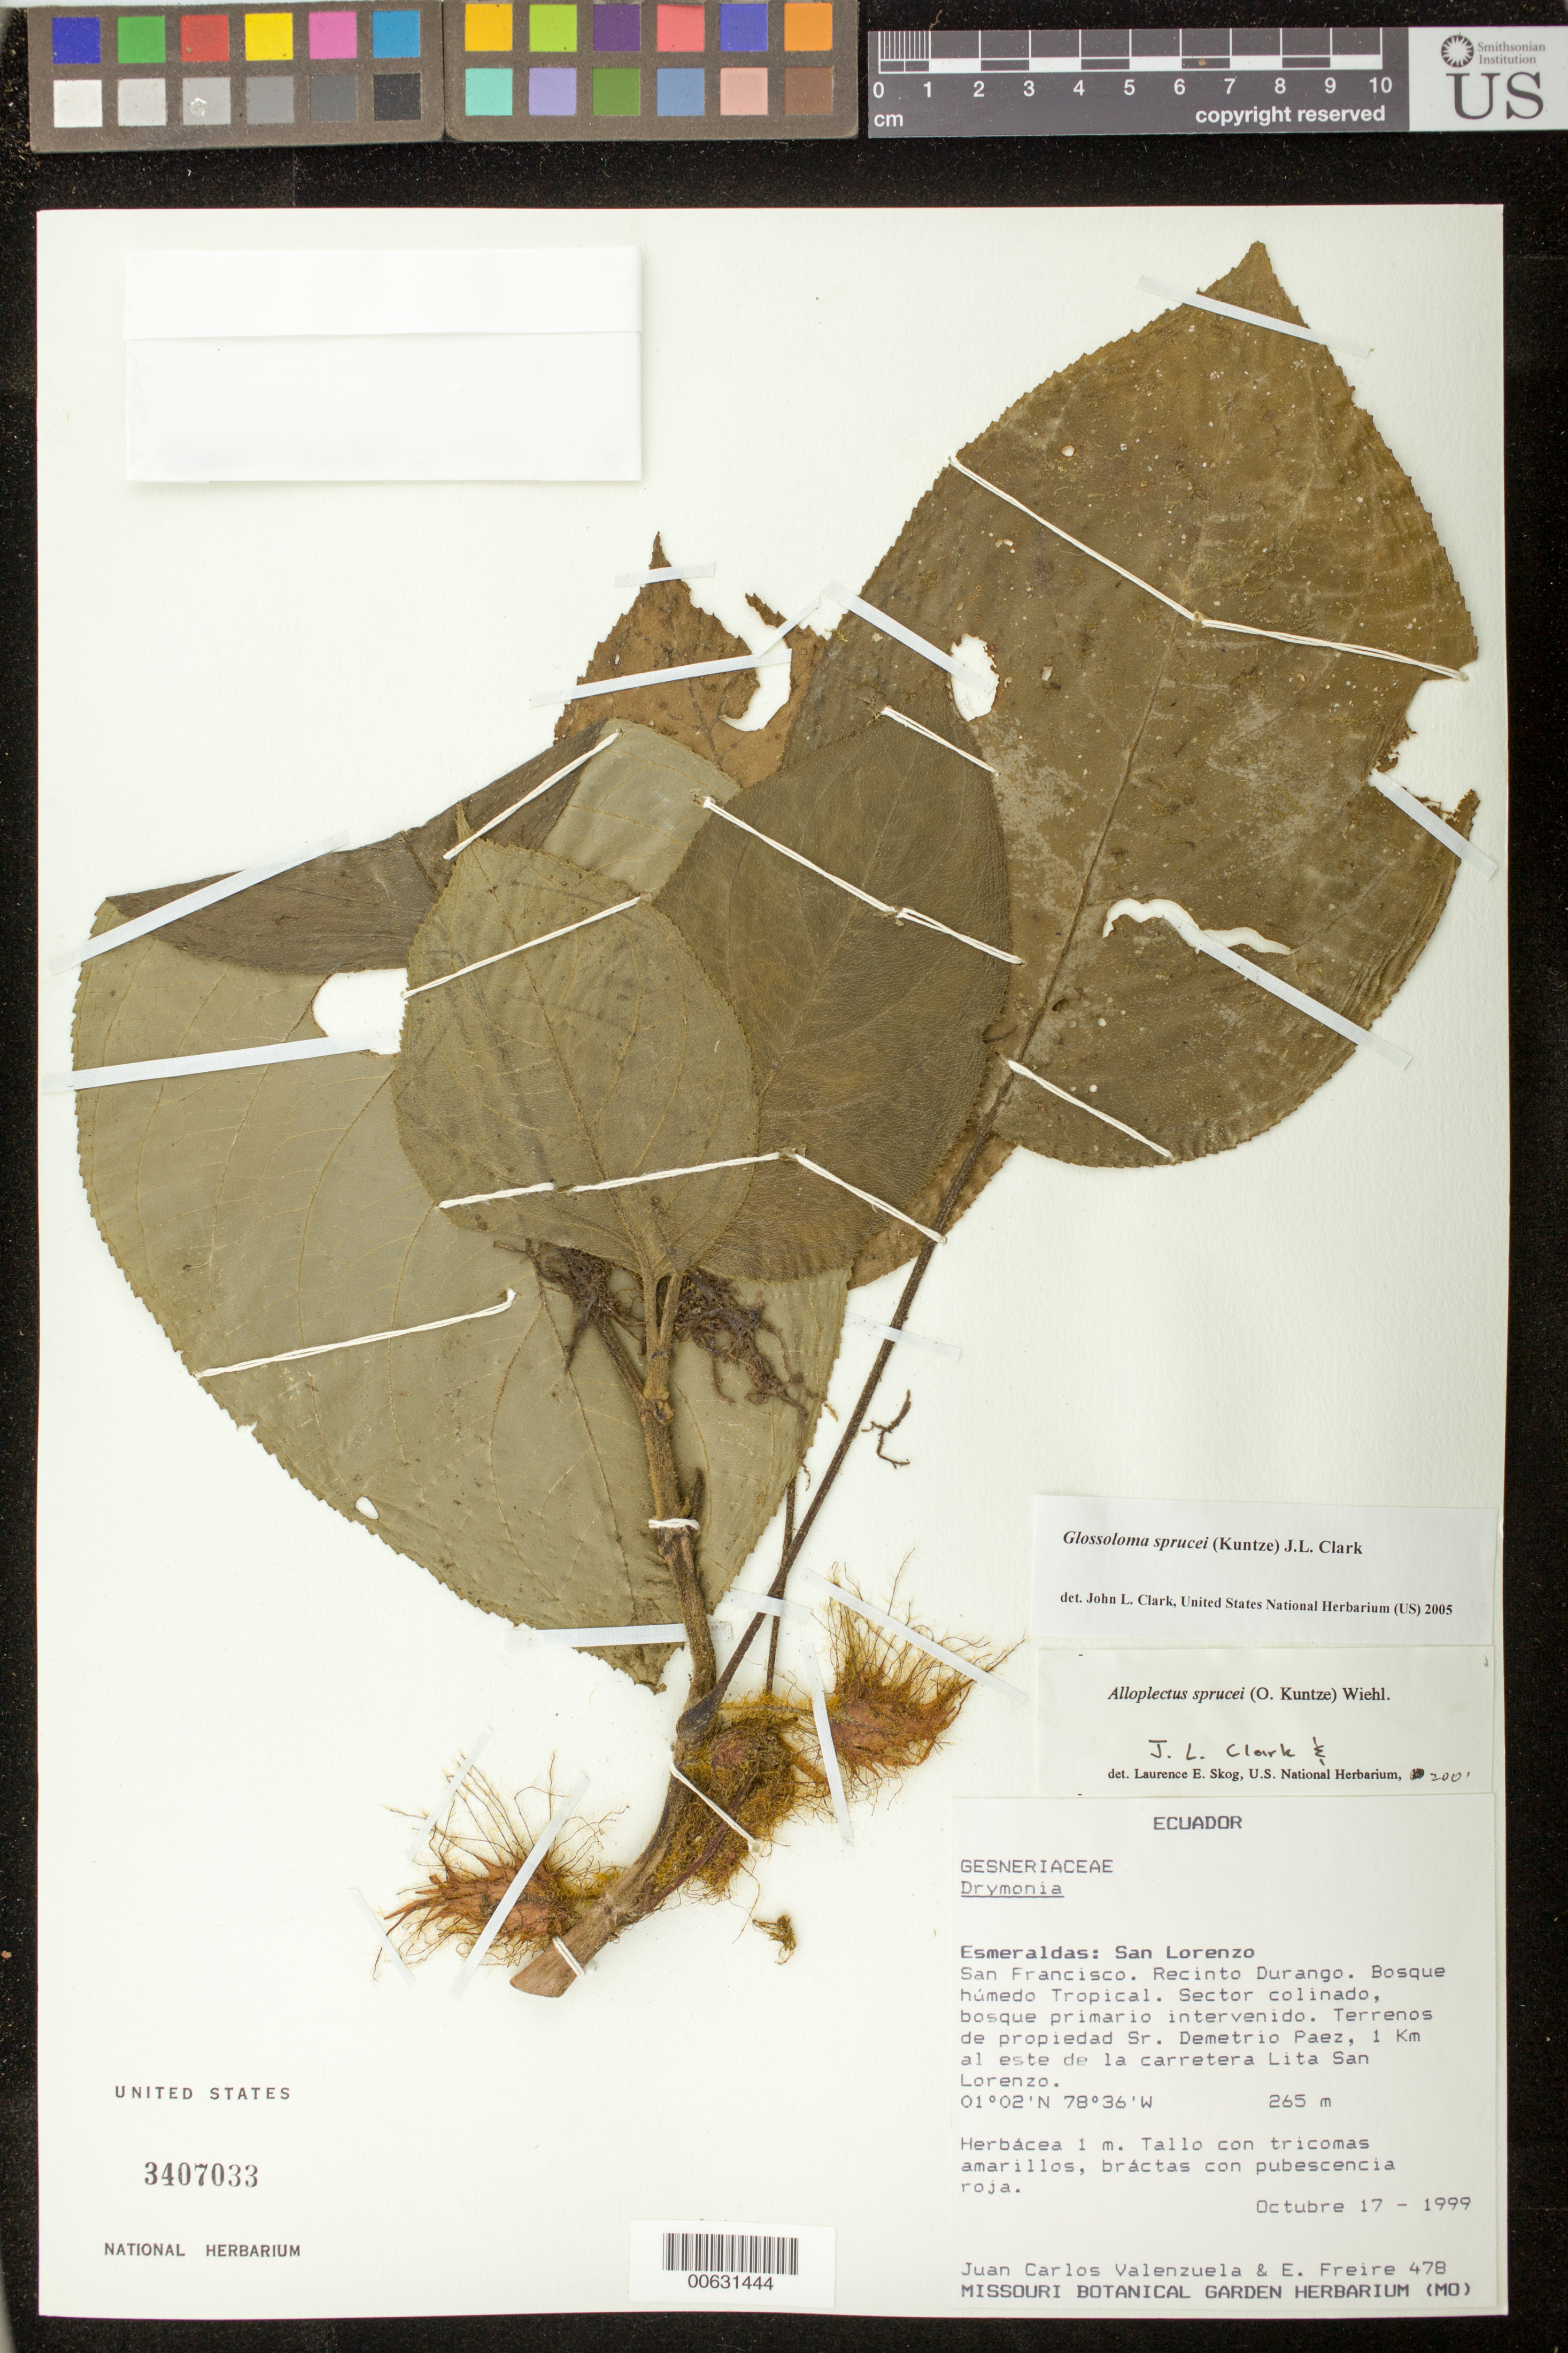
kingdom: Plantae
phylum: Tracheophyta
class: Magnoliopsida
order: Lamiales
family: Gesneriaceae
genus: Glossoloma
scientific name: Glossoloma sprucei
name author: (Kuntze) J.L. Clark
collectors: J. Valenzuela & E. Freire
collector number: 478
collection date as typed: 17 Oct 1999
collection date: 1999-10-17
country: Ecuador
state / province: Esmeraldas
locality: San Lorenzo; San Francisco, Recinto Durango, terrenos de propiedad Sr. Demetrio Paez, 1 km al este de la carretera Lita San Lorenzo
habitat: Bosque húmedo tropical, sector colinado, bosque primario intervenido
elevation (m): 265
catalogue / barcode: US 3407033